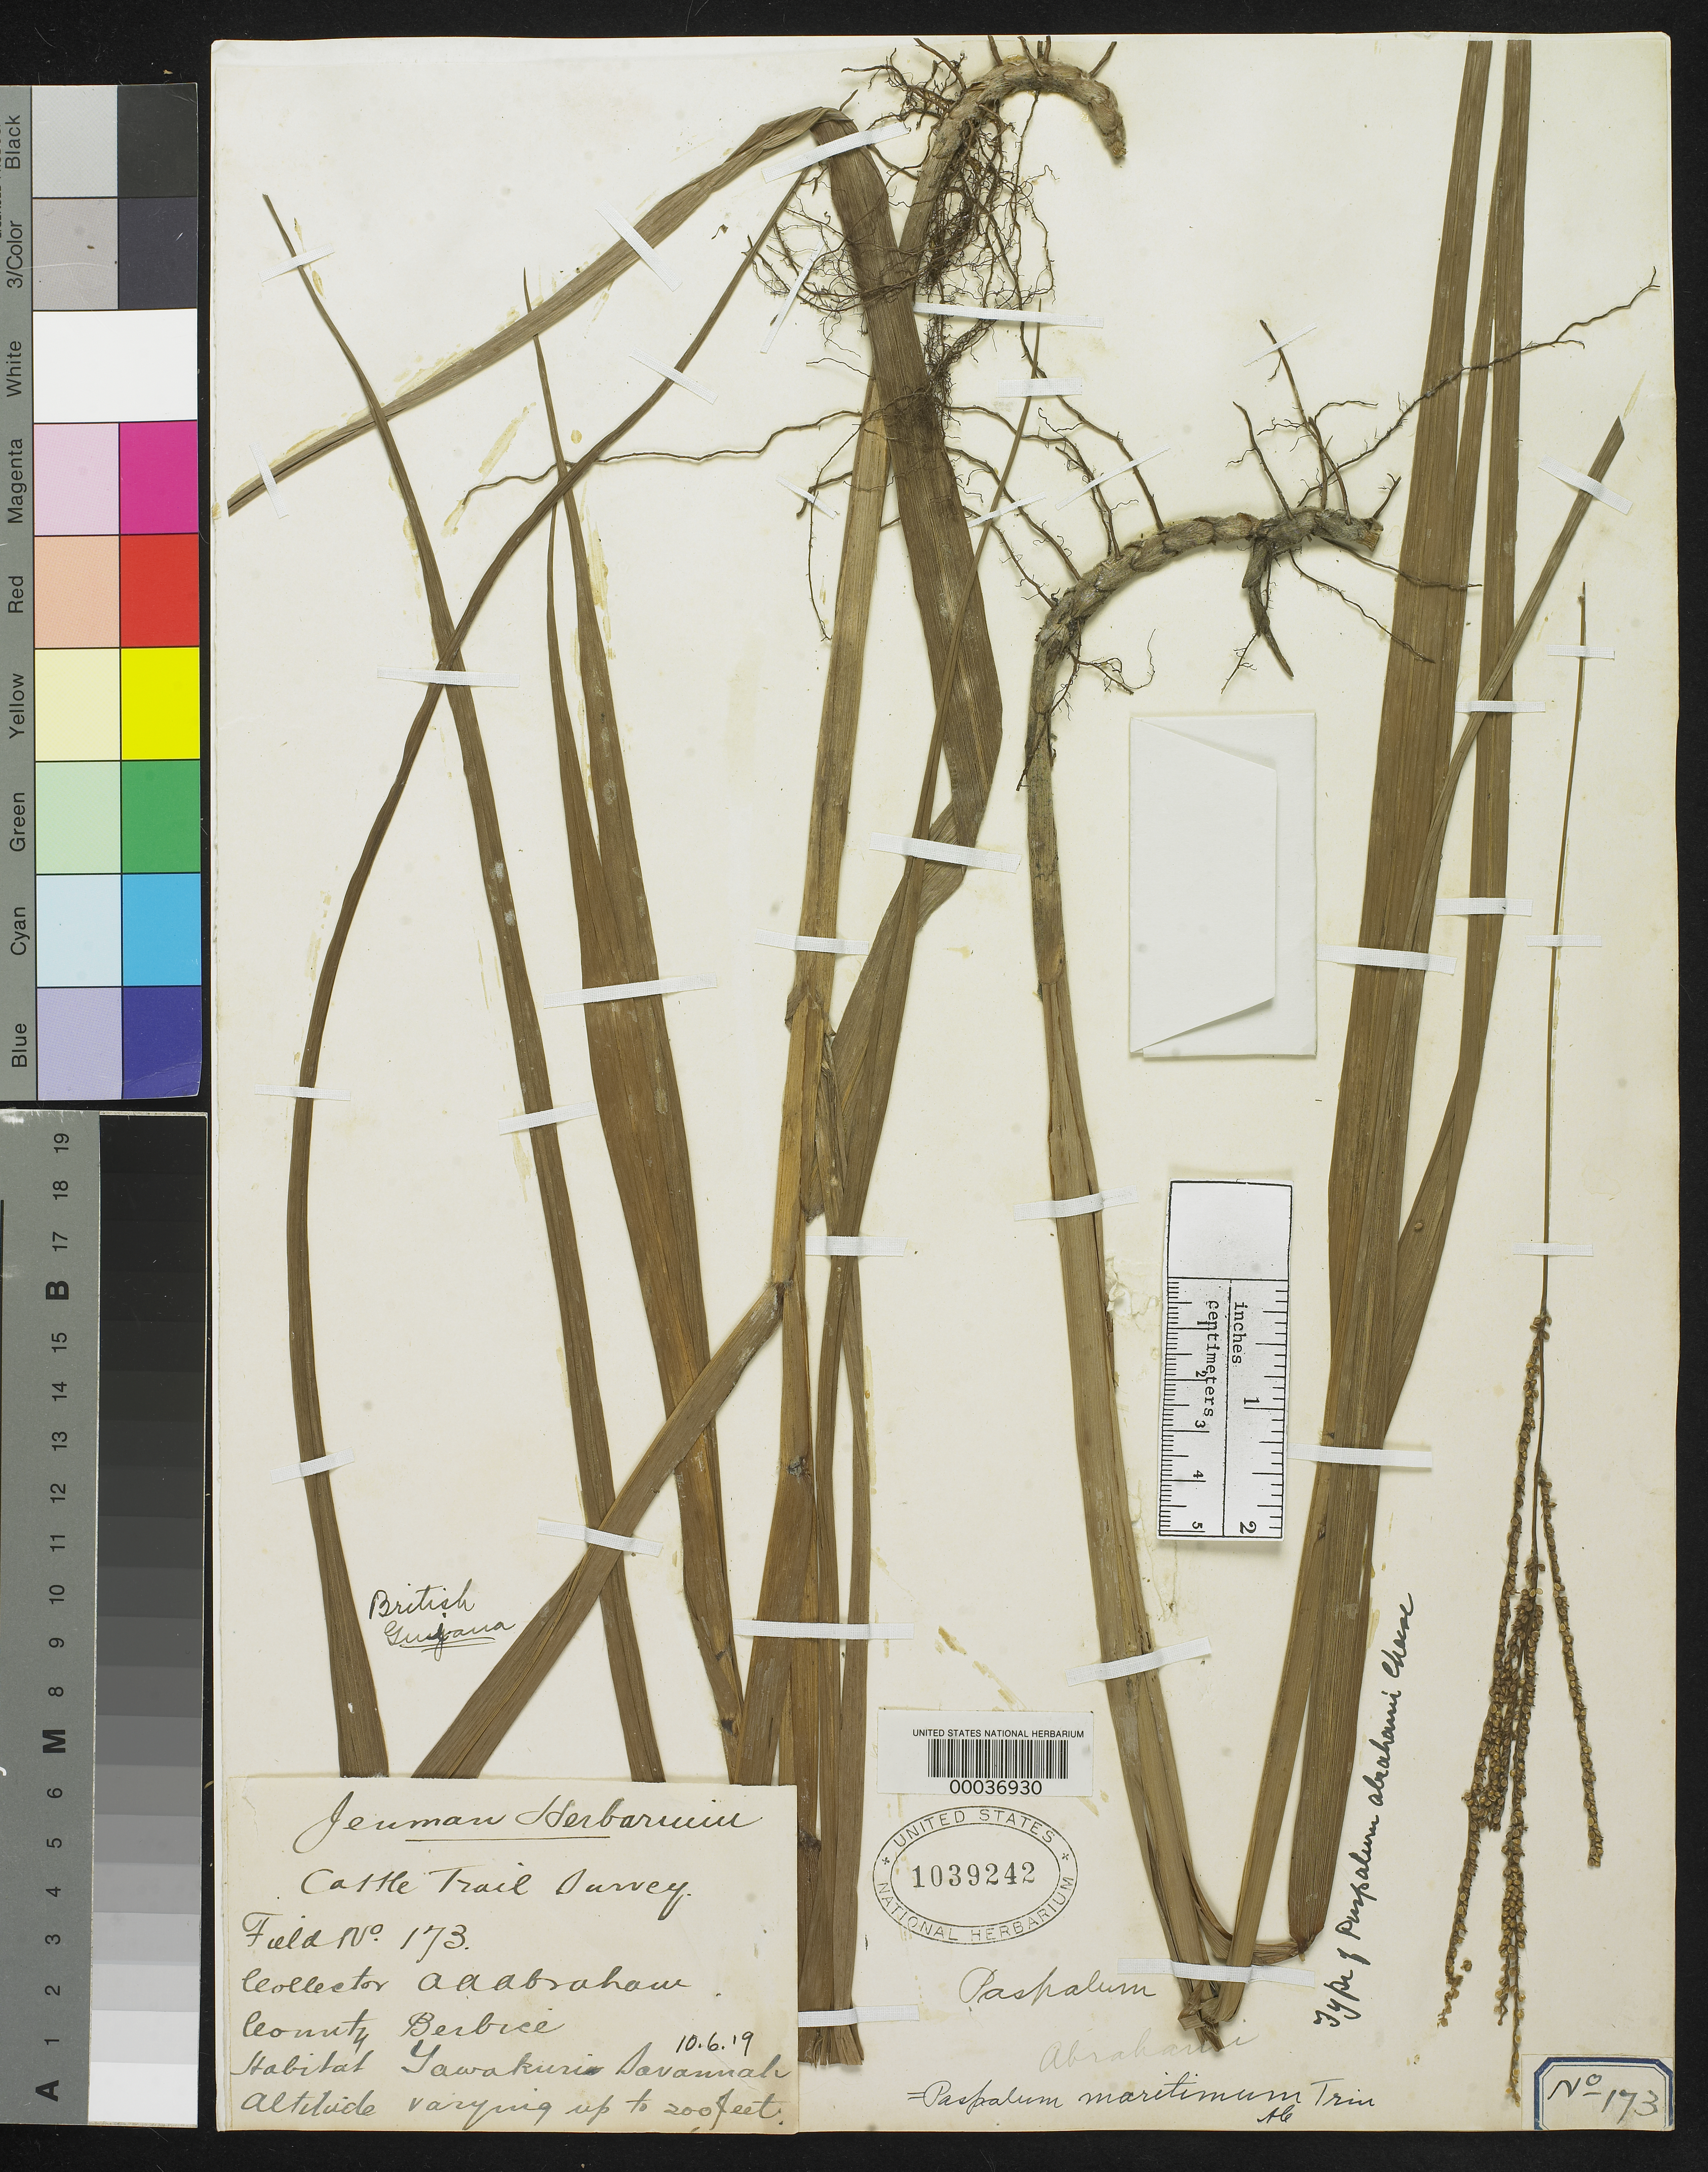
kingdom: Plantae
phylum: Tracheophyta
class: Liliopsida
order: Poales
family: Poaceae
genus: Paspalum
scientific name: Paspalum abrahamii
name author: Chase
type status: Holotype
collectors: A. A. Abraham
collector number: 173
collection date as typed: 06 Oct 1919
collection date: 1919-10-06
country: Guyana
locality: Yawakuri.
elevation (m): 61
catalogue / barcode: US 1039242